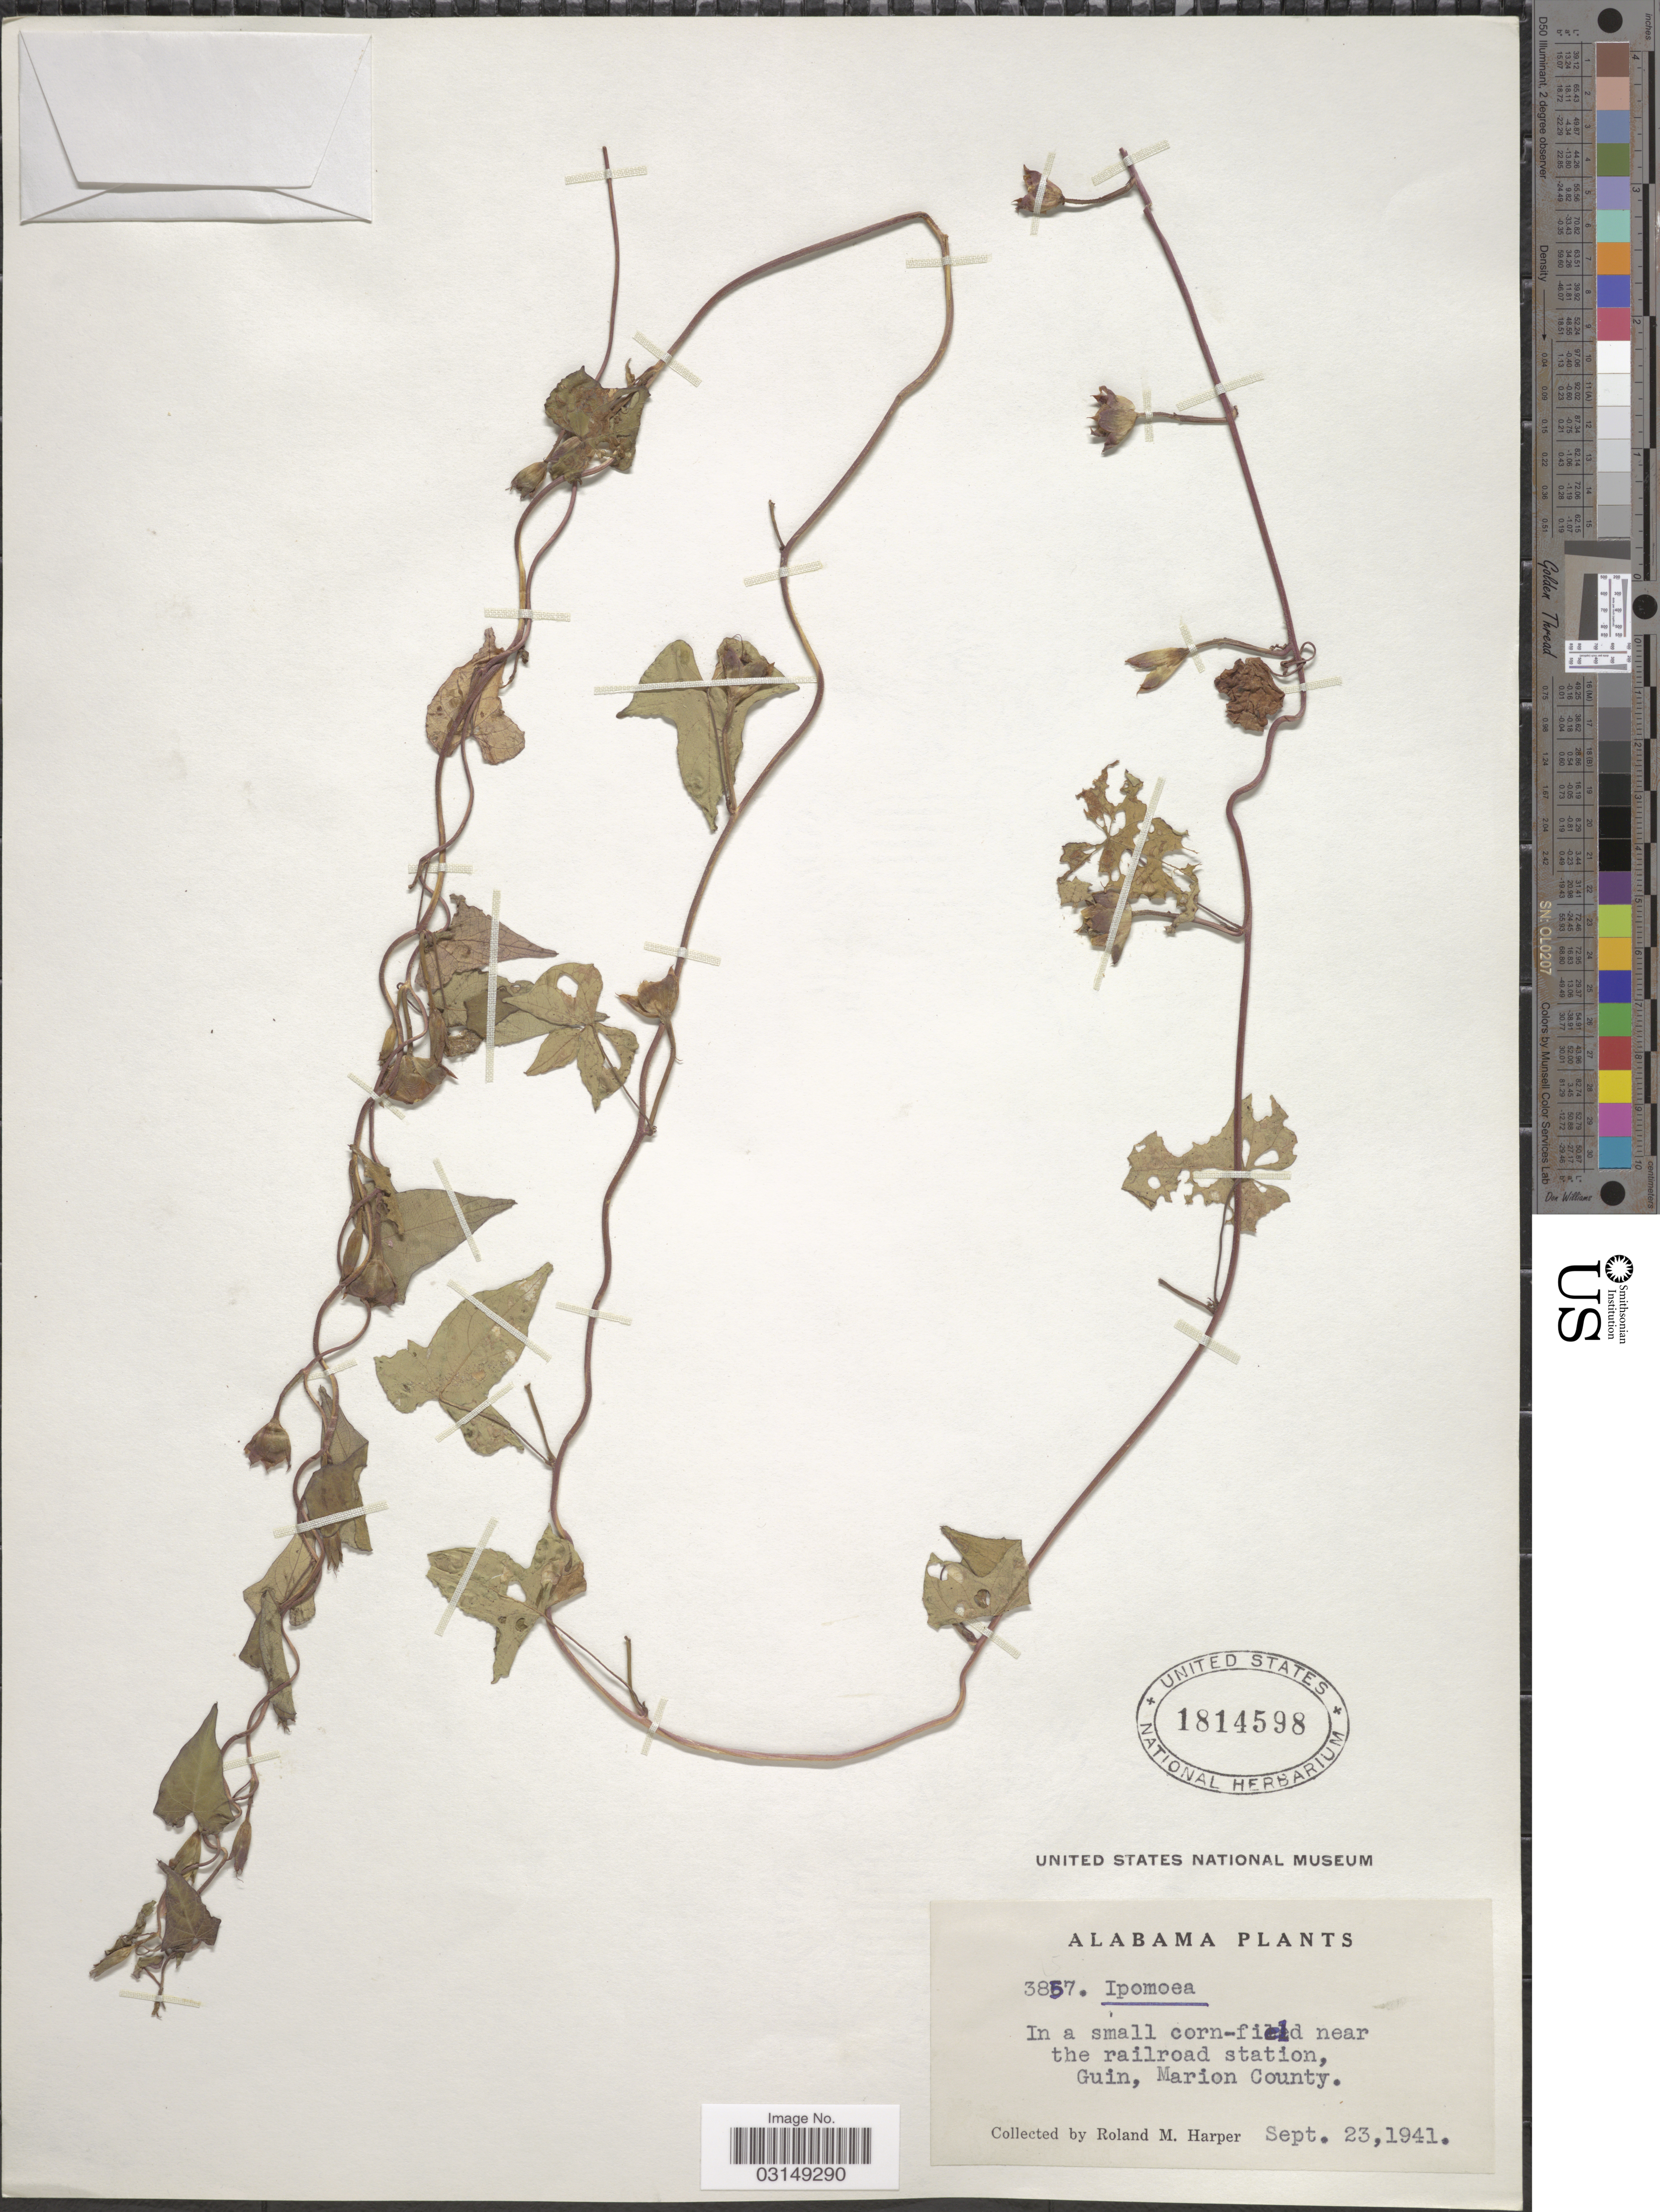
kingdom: Plantae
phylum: Tracheophyta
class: Magnoliopsida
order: Solanales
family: Convolvulaceae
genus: Ipomoea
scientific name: Ipomoea trichocarpa var. trichocarpa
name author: Elliott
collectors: R. M. Harper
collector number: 3857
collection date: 1941-09-23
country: United States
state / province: Alabama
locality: Near the railroad station, Guin, Marion County.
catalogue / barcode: US 1814598